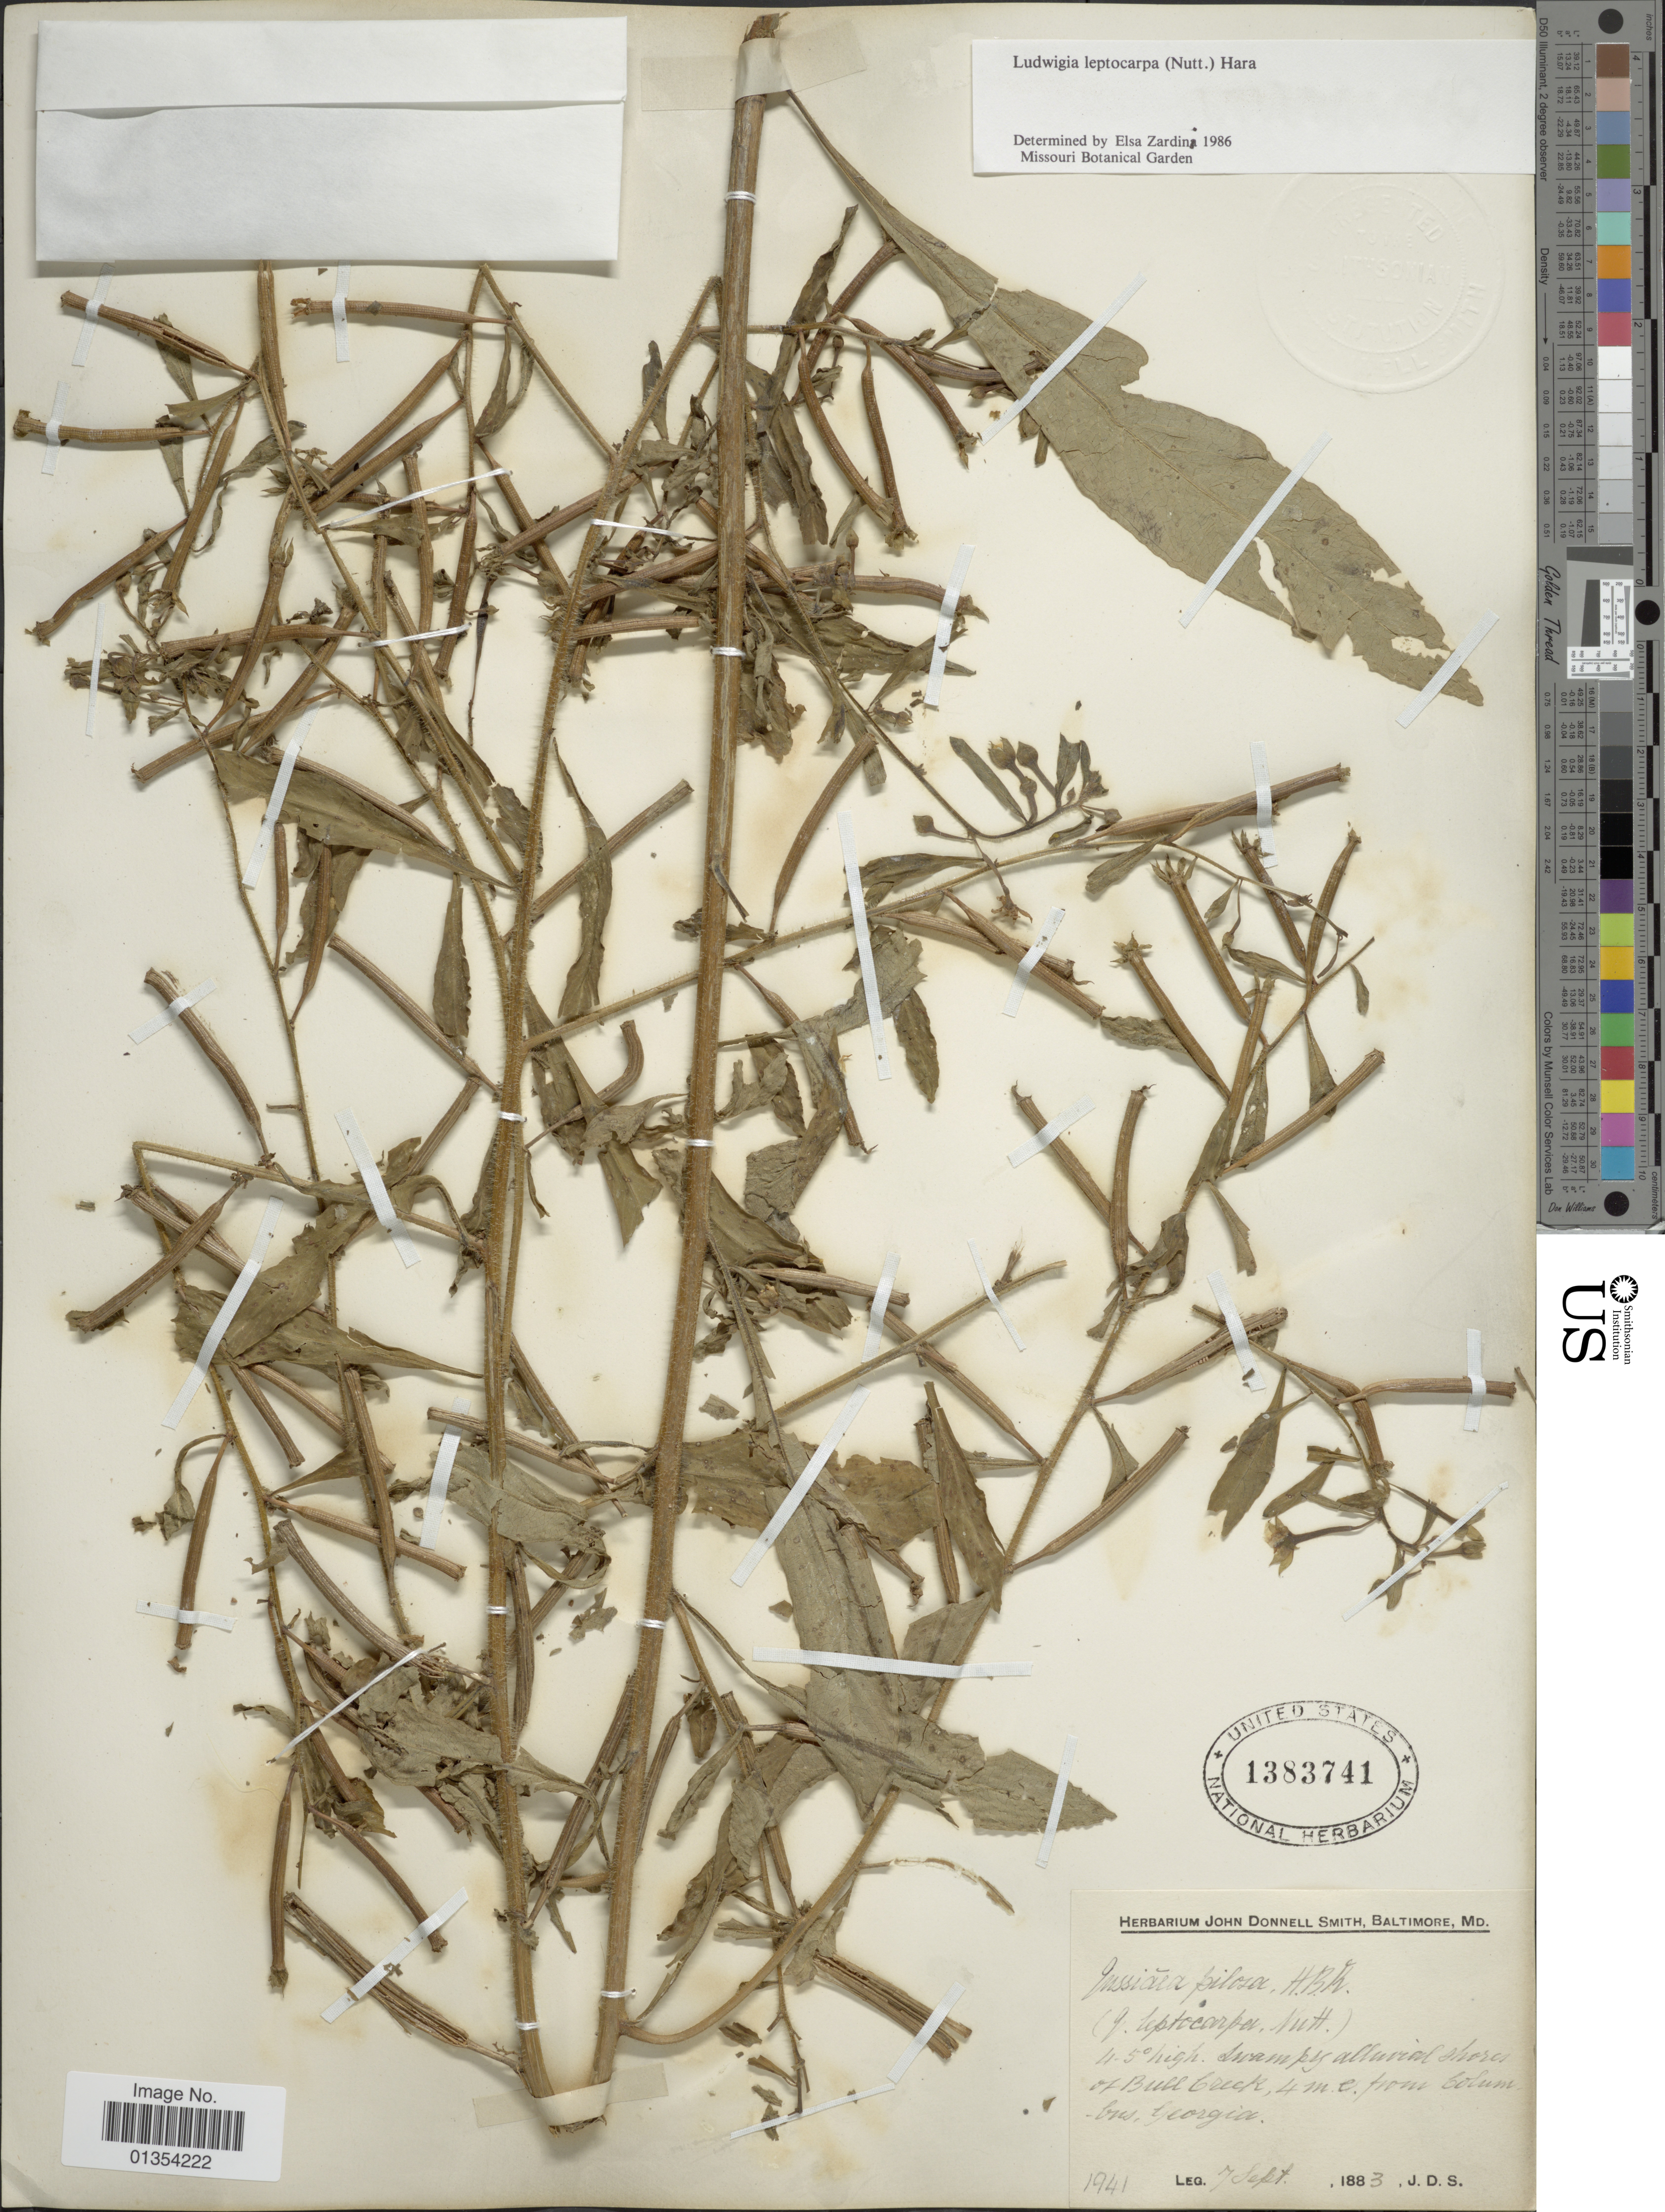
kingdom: Plantae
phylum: Tracheophyta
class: Magnoliopsida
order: Myrtales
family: Onagraceae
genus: Ludwigia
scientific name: Ludwigia leptocarpa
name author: (Nutt.) H. Hara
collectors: J. Donnell Smith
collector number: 1941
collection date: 1883-09-07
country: United States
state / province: Georgia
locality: Swampy alluvial shores of Bull Creek, 4 m.e. from Columbus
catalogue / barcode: US 1383741